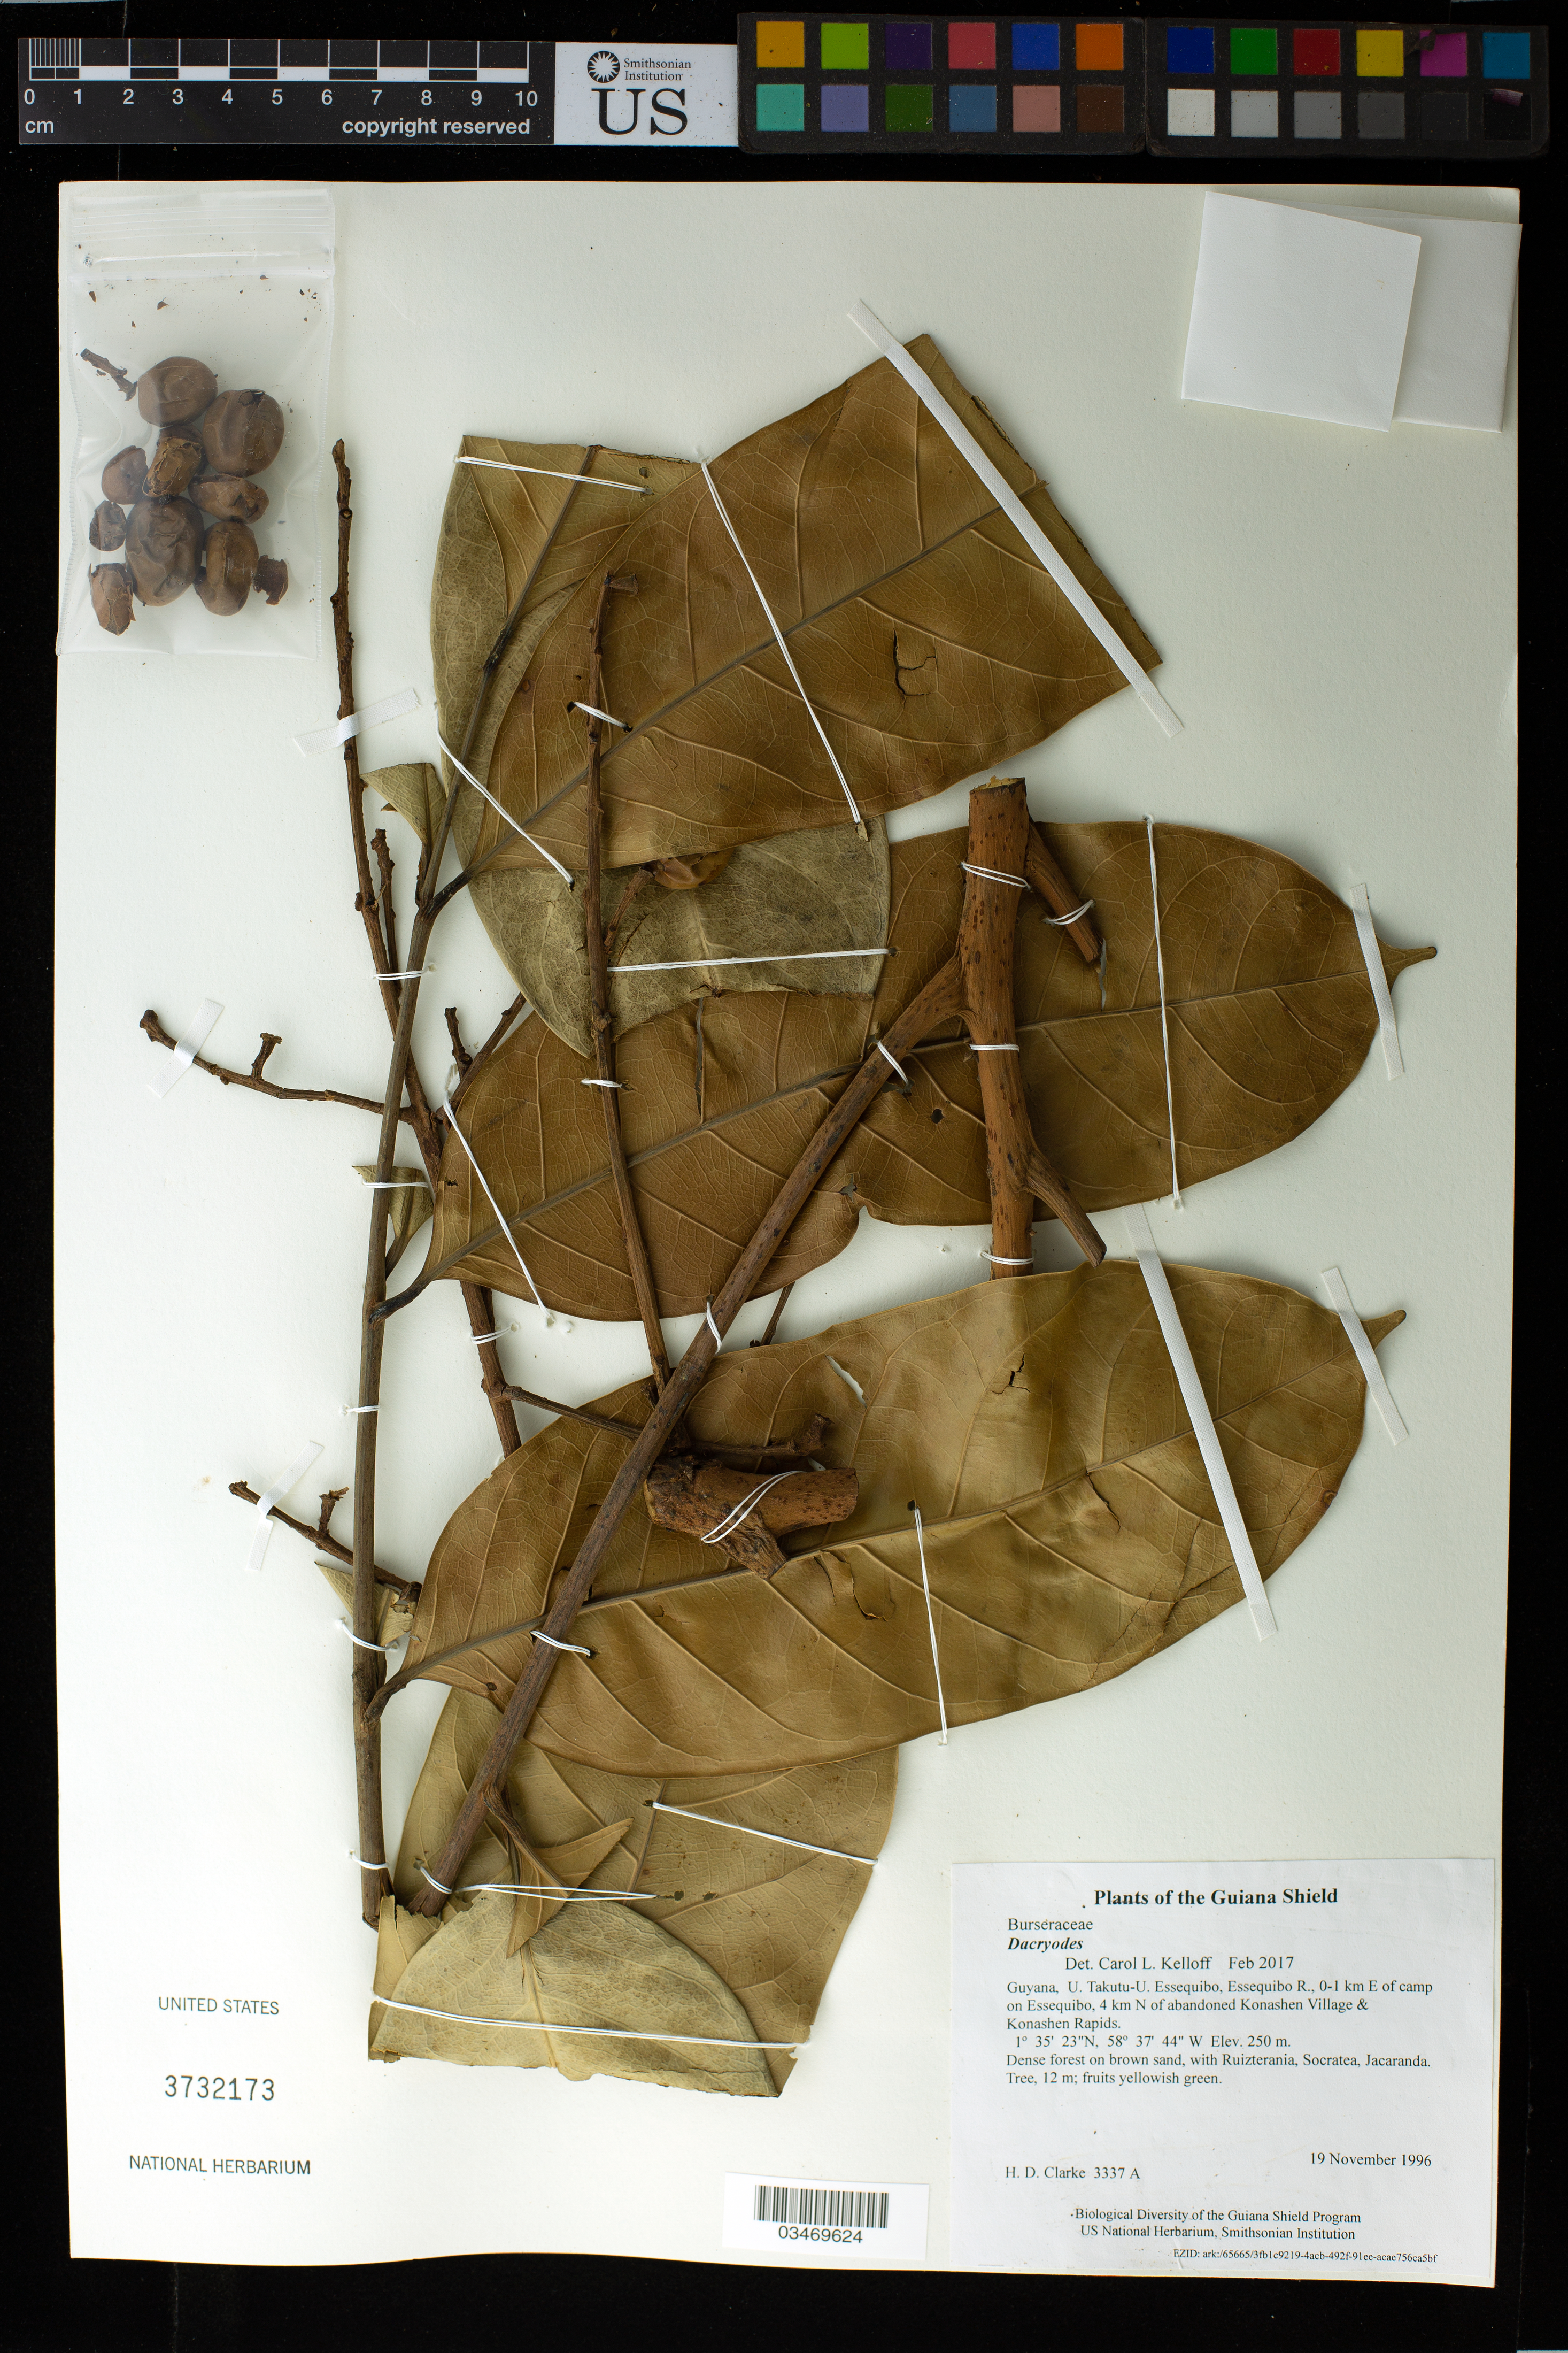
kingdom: Plantae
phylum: Tracheophyta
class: Magnoliopsida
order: Sapindales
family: Burseraceae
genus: Dacryodes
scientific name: Dacryodes sp.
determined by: Kelloff, Carol L.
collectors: H. D. Clarke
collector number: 3337 A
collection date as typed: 19 November 1996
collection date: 1996-11-19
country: Guyana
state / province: U. Takutu-U. Essequibo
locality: Essequibo R., 0-1 km E of camp on Essequibo, 4 km N of abandoned Konashen Village & Konashen Rapids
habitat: Dense forest on brown sand, with Ruizterania, Socratea, Jacaranda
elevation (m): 250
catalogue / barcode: US 3732173